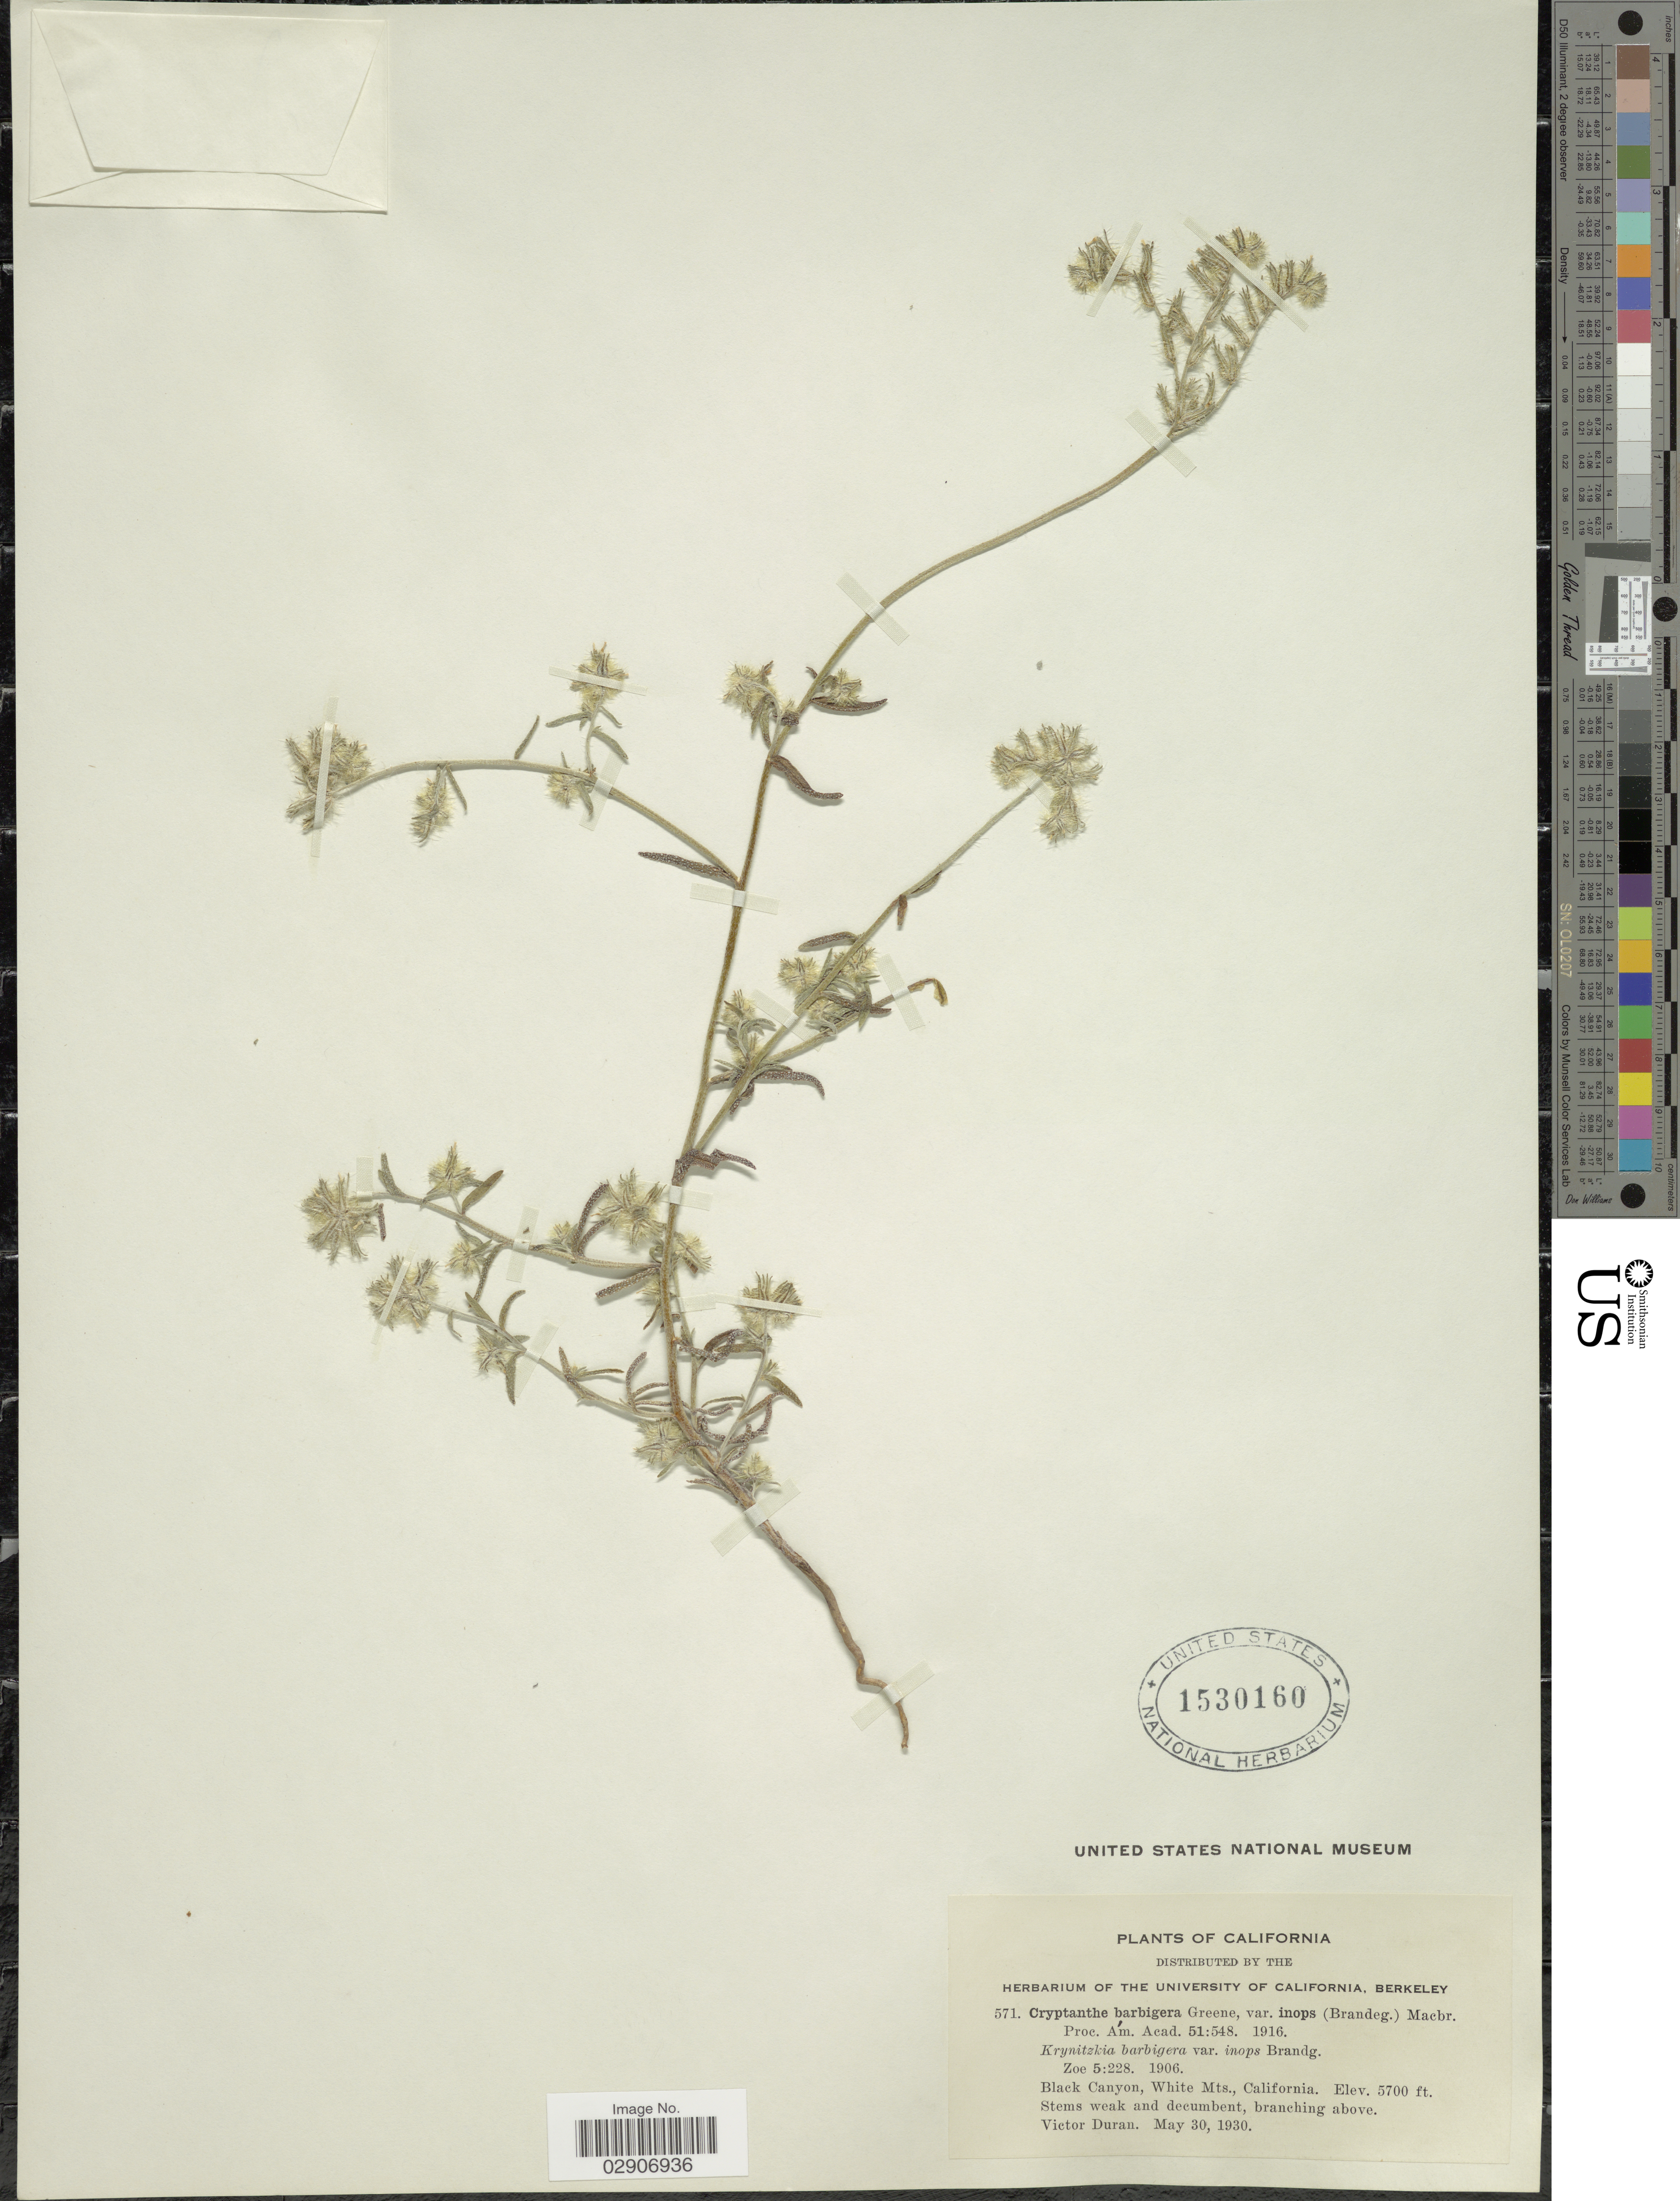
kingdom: Plantae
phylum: Tracheophyta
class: Magnoliopsida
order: Boraginales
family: Boraginaceae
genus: Cryptantha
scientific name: Cryptantha barbigera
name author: (A. Gray) Greene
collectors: V. Duran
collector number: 571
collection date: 1930-05-30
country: United States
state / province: California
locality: Black Canyon, White Mts.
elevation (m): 1737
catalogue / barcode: US 1530160